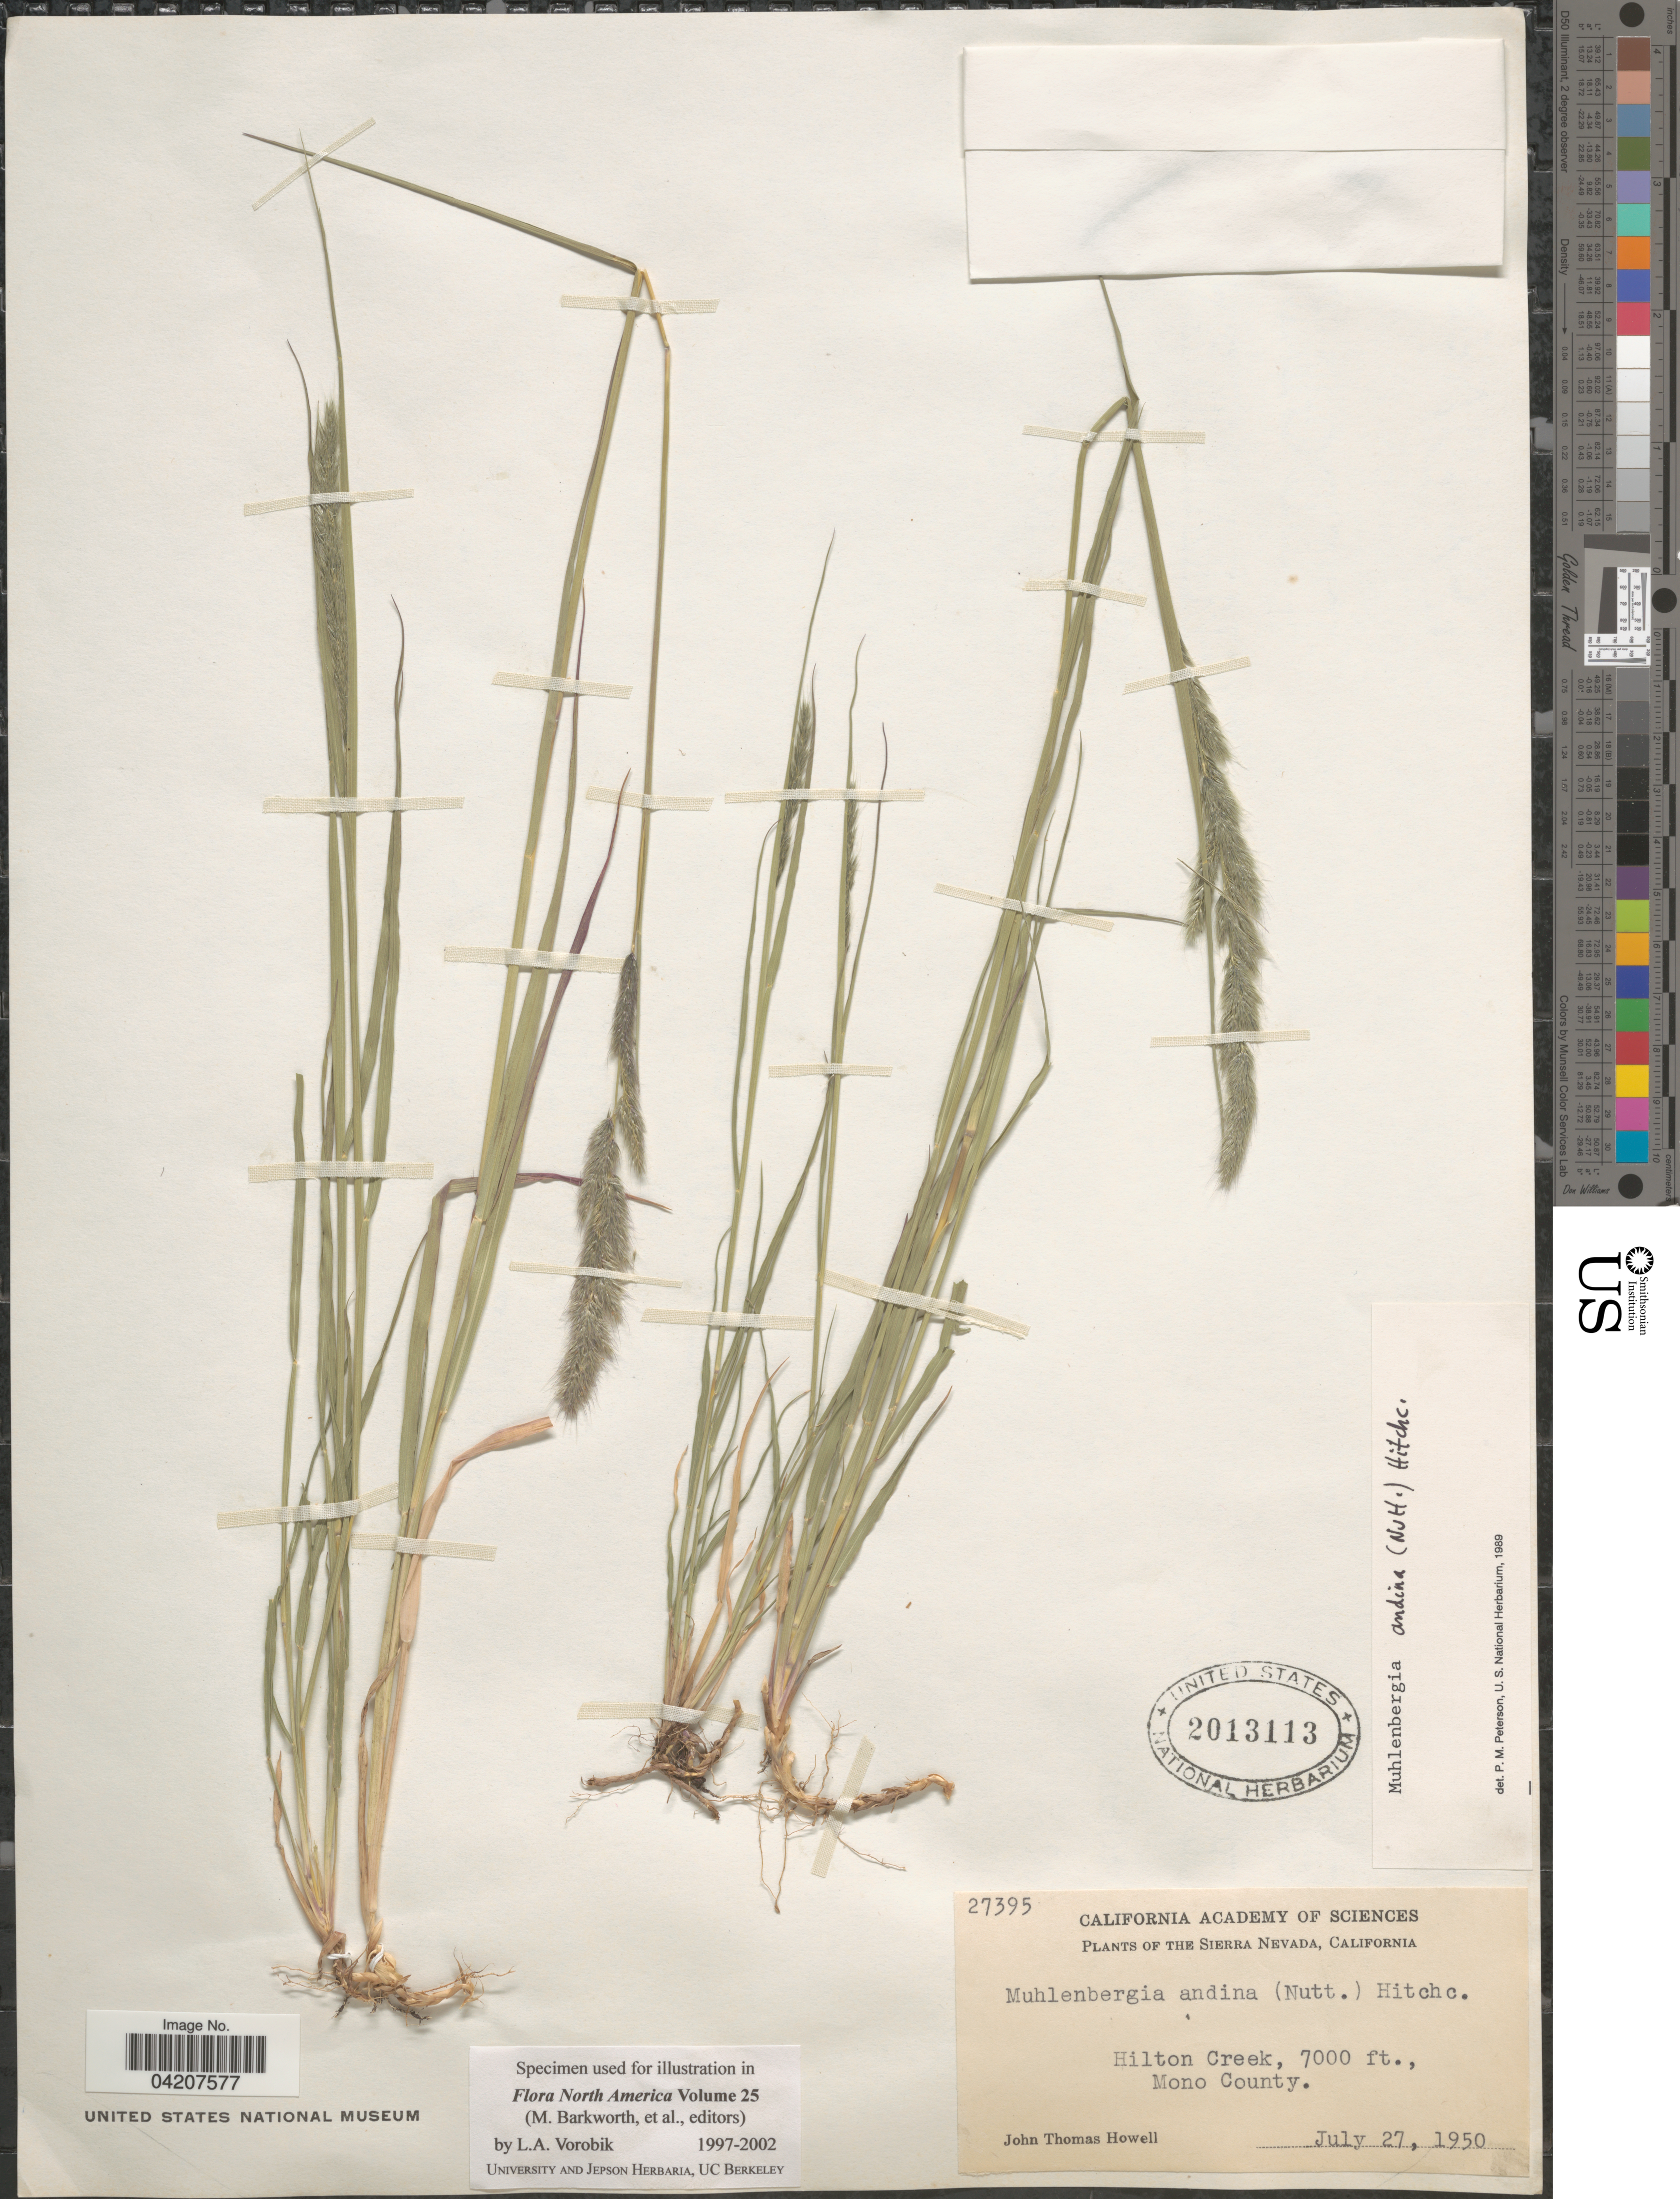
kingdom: Plantae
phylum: Tracheophyta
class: Liliopsida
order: Poales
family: Poaceae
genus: Muhlenbergia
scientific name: Muhlenbergia andina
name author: (Nutt.) Hitchc.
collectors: J. T. Howell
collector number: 27395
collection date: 1950-07-27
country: United States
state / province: California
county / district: Mono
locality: Sierra Nevada. Hilton Creek, Mono County.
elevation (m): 2134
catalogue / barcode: US 2013113